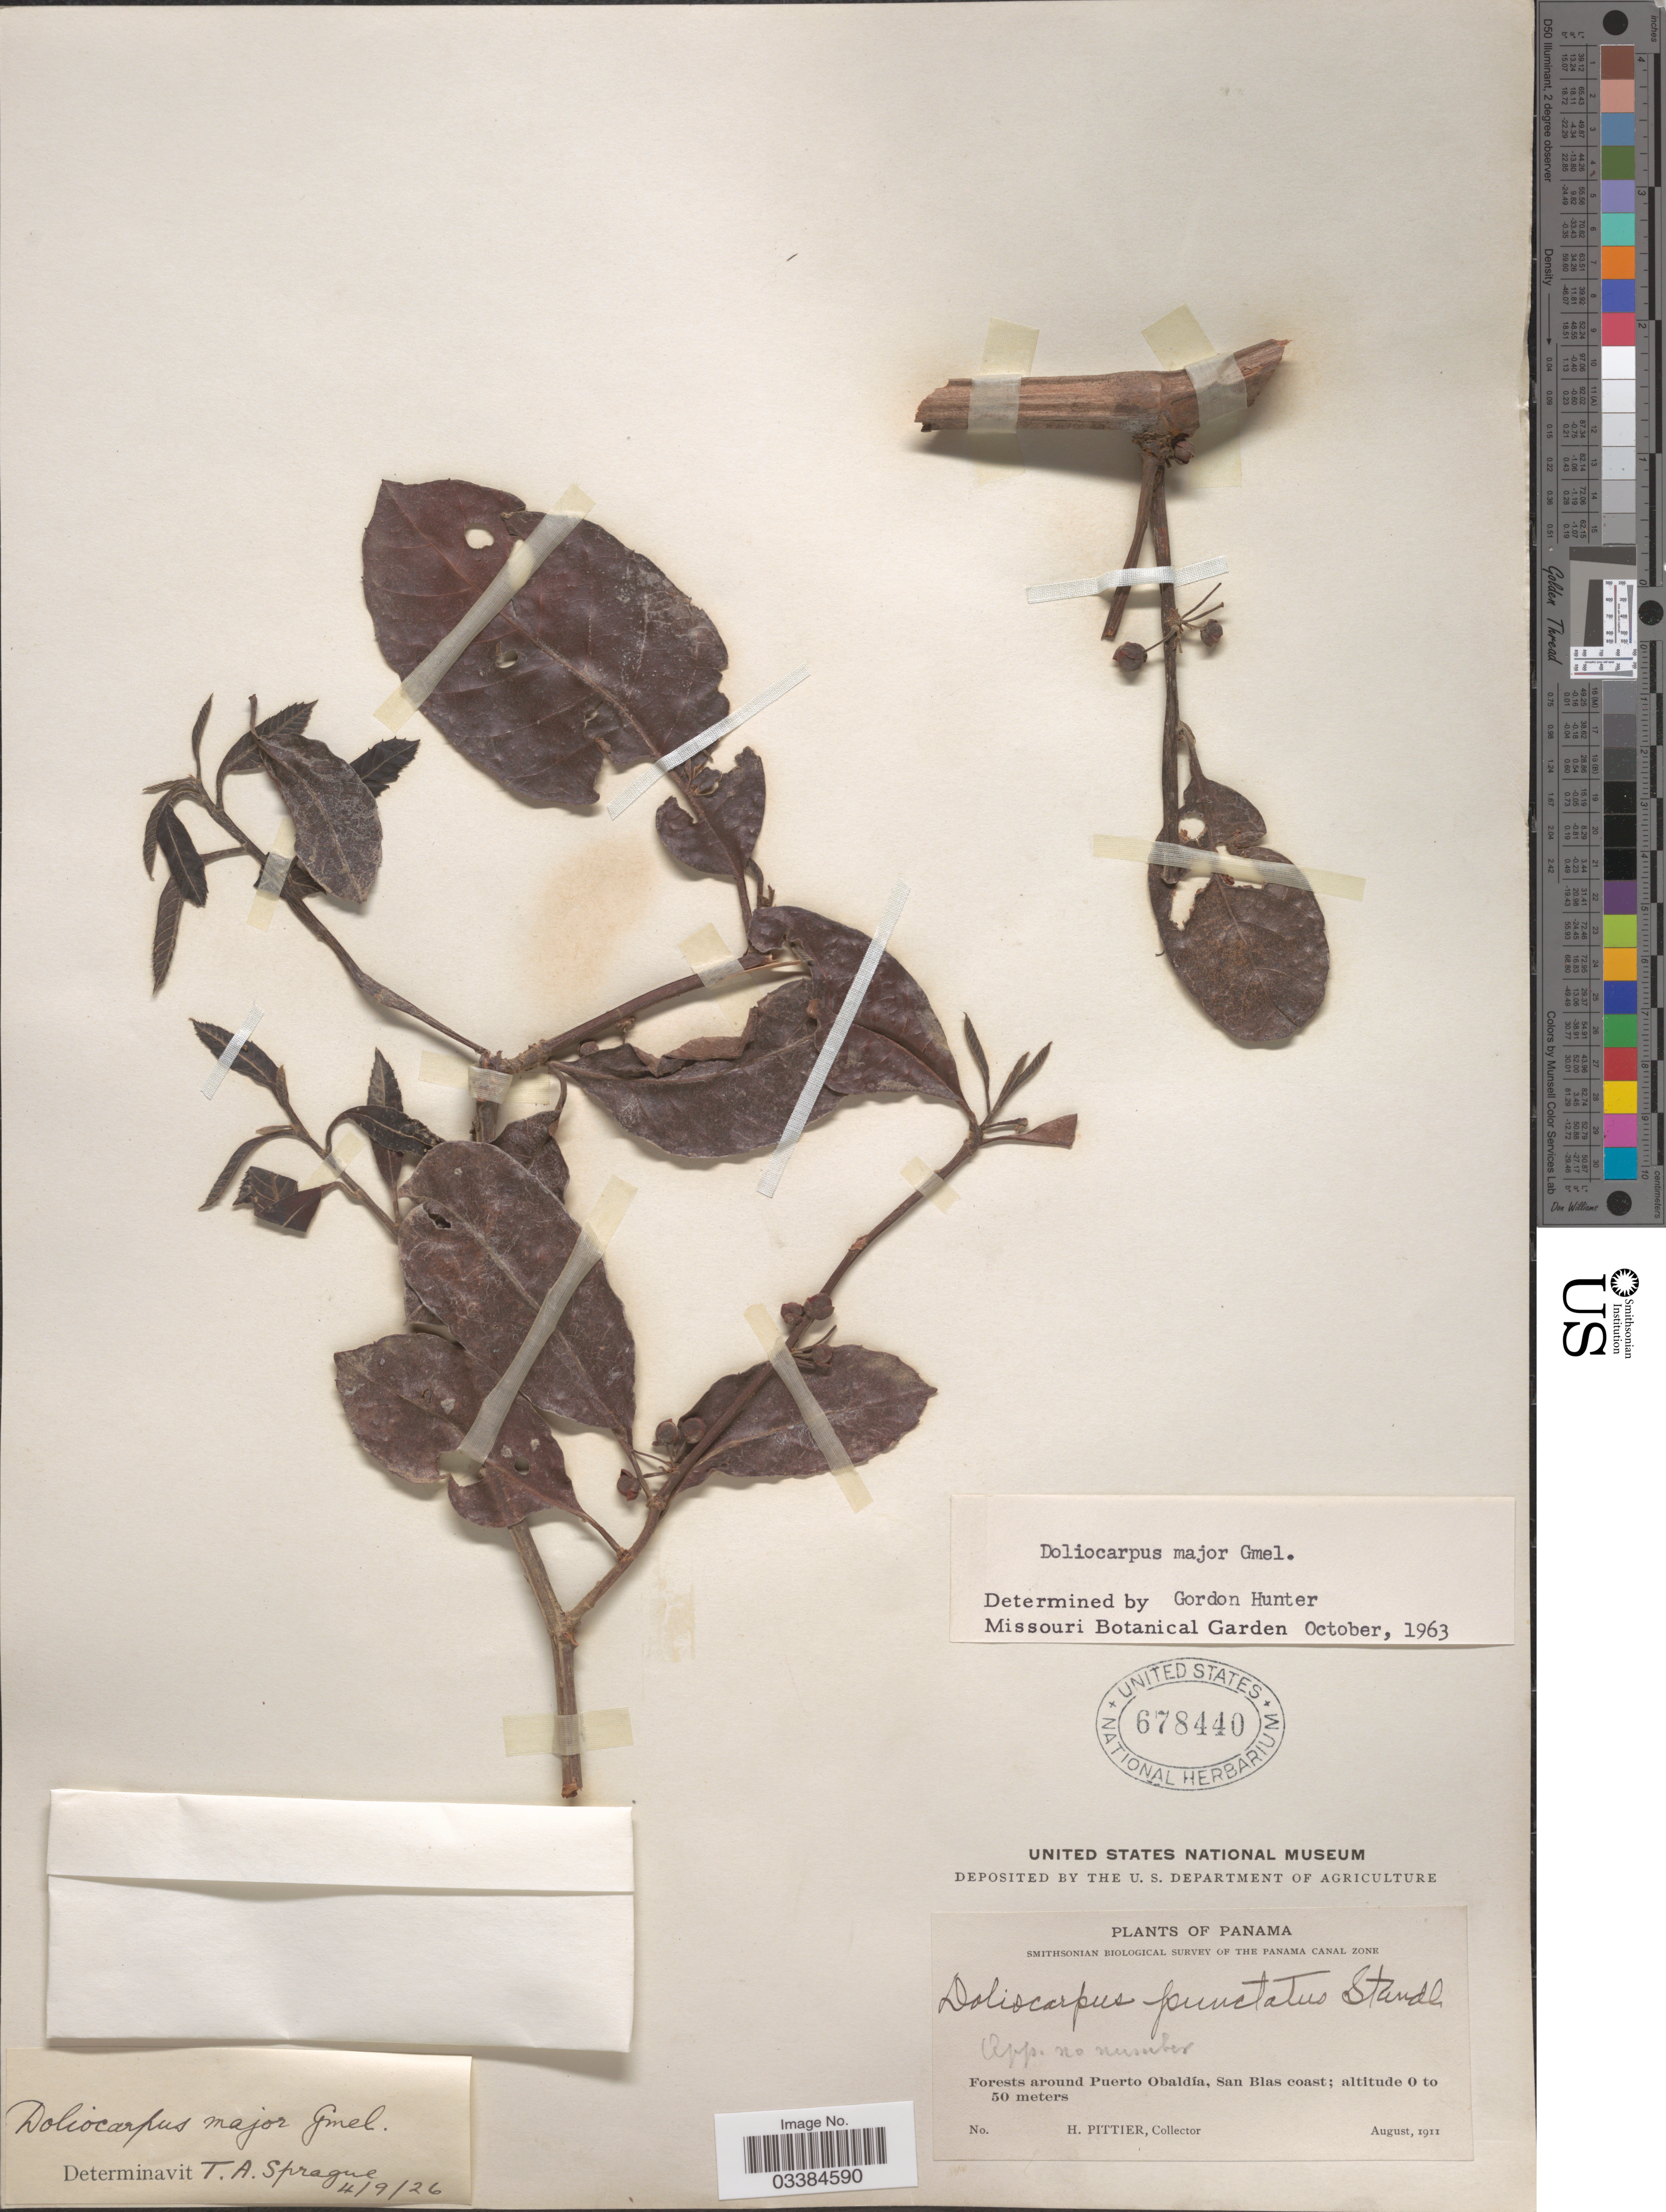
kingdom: Plantae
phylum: Tracheophyta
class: Magnoliopsida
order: Dilleniales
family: Dilleniaceae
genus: Doliocarpus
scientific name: Doliocarpus major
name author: J.F. Gmel.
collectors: H. F. Pittier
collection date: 1911-08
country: Panama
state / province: Kuna Yala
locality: Forests around Puerto Obaldía, San Blas coast.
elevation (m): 0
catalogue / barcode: US 678440